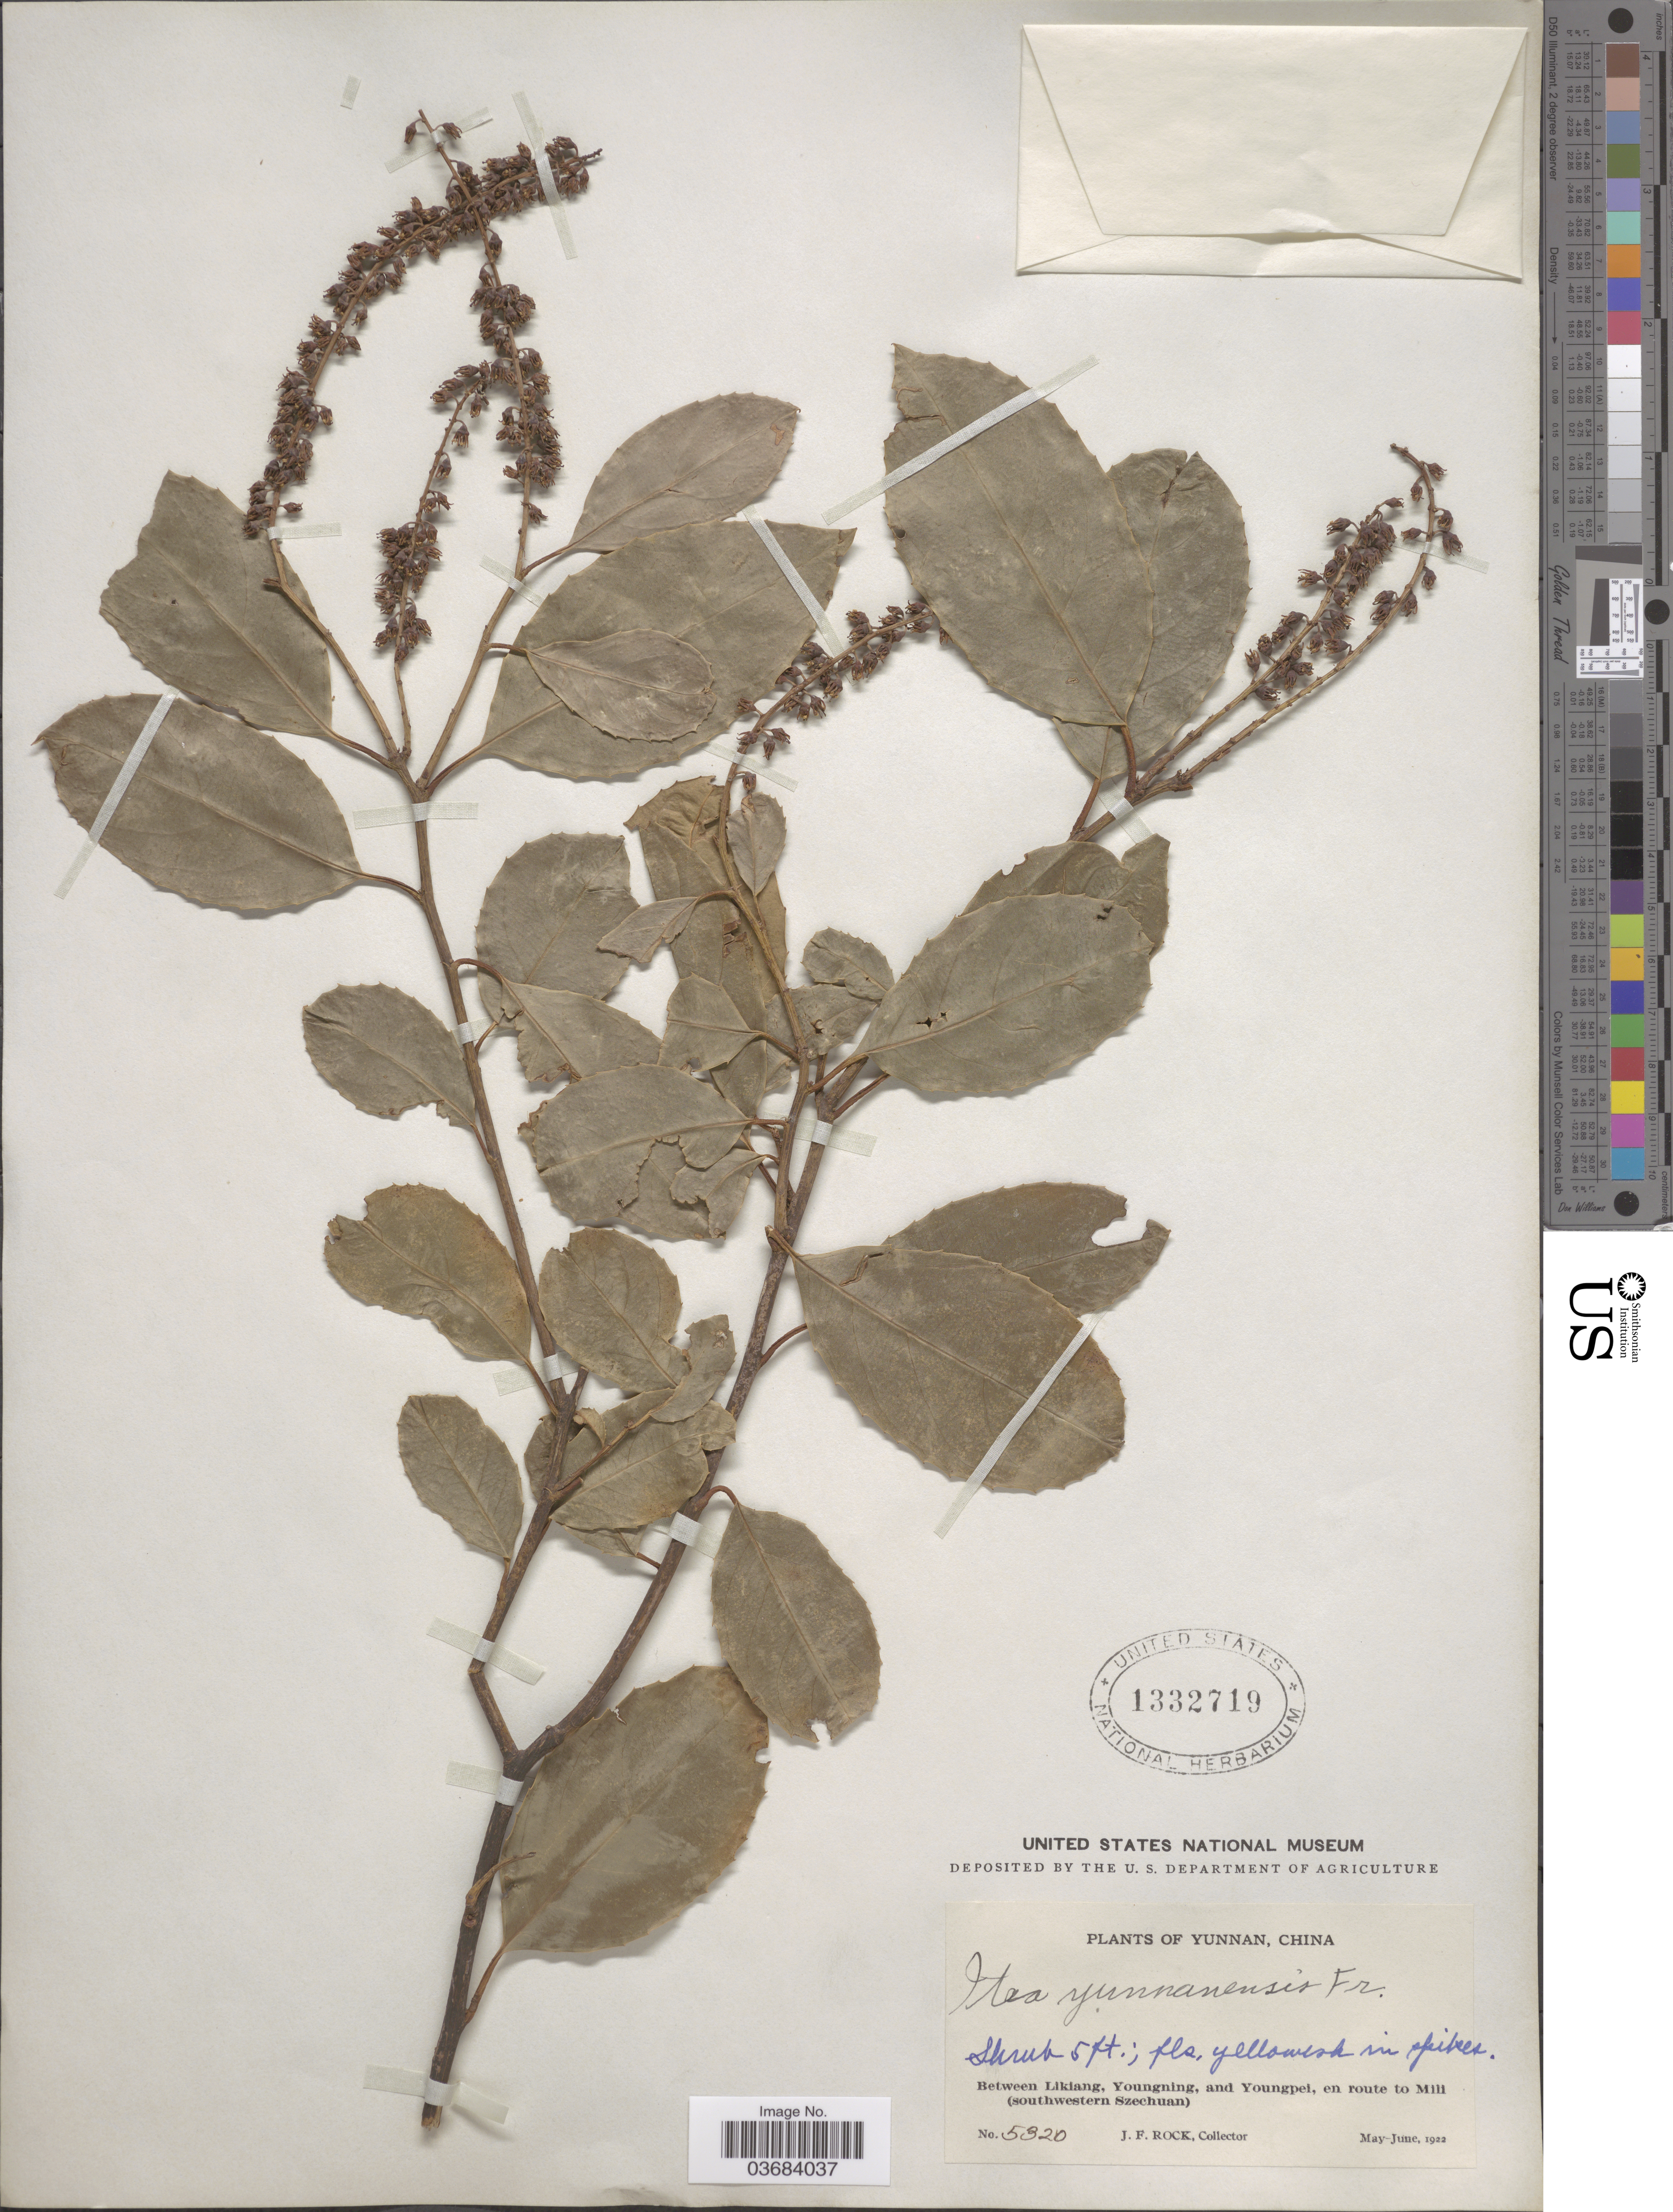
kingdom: Plantae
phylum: Tracheophyta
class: Magnoliopsida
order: Saxifragales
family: Iteaceae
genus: Itea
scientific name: Itea yunnanensis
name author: Franch.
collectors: J. Rock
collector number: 5320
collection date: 1922-05/1922-06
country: China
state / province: Yunnan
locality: Between Likiang, Youngning, and Youngpei, en route to Mili (southwestern Szechuan).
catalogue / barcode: US 1332719